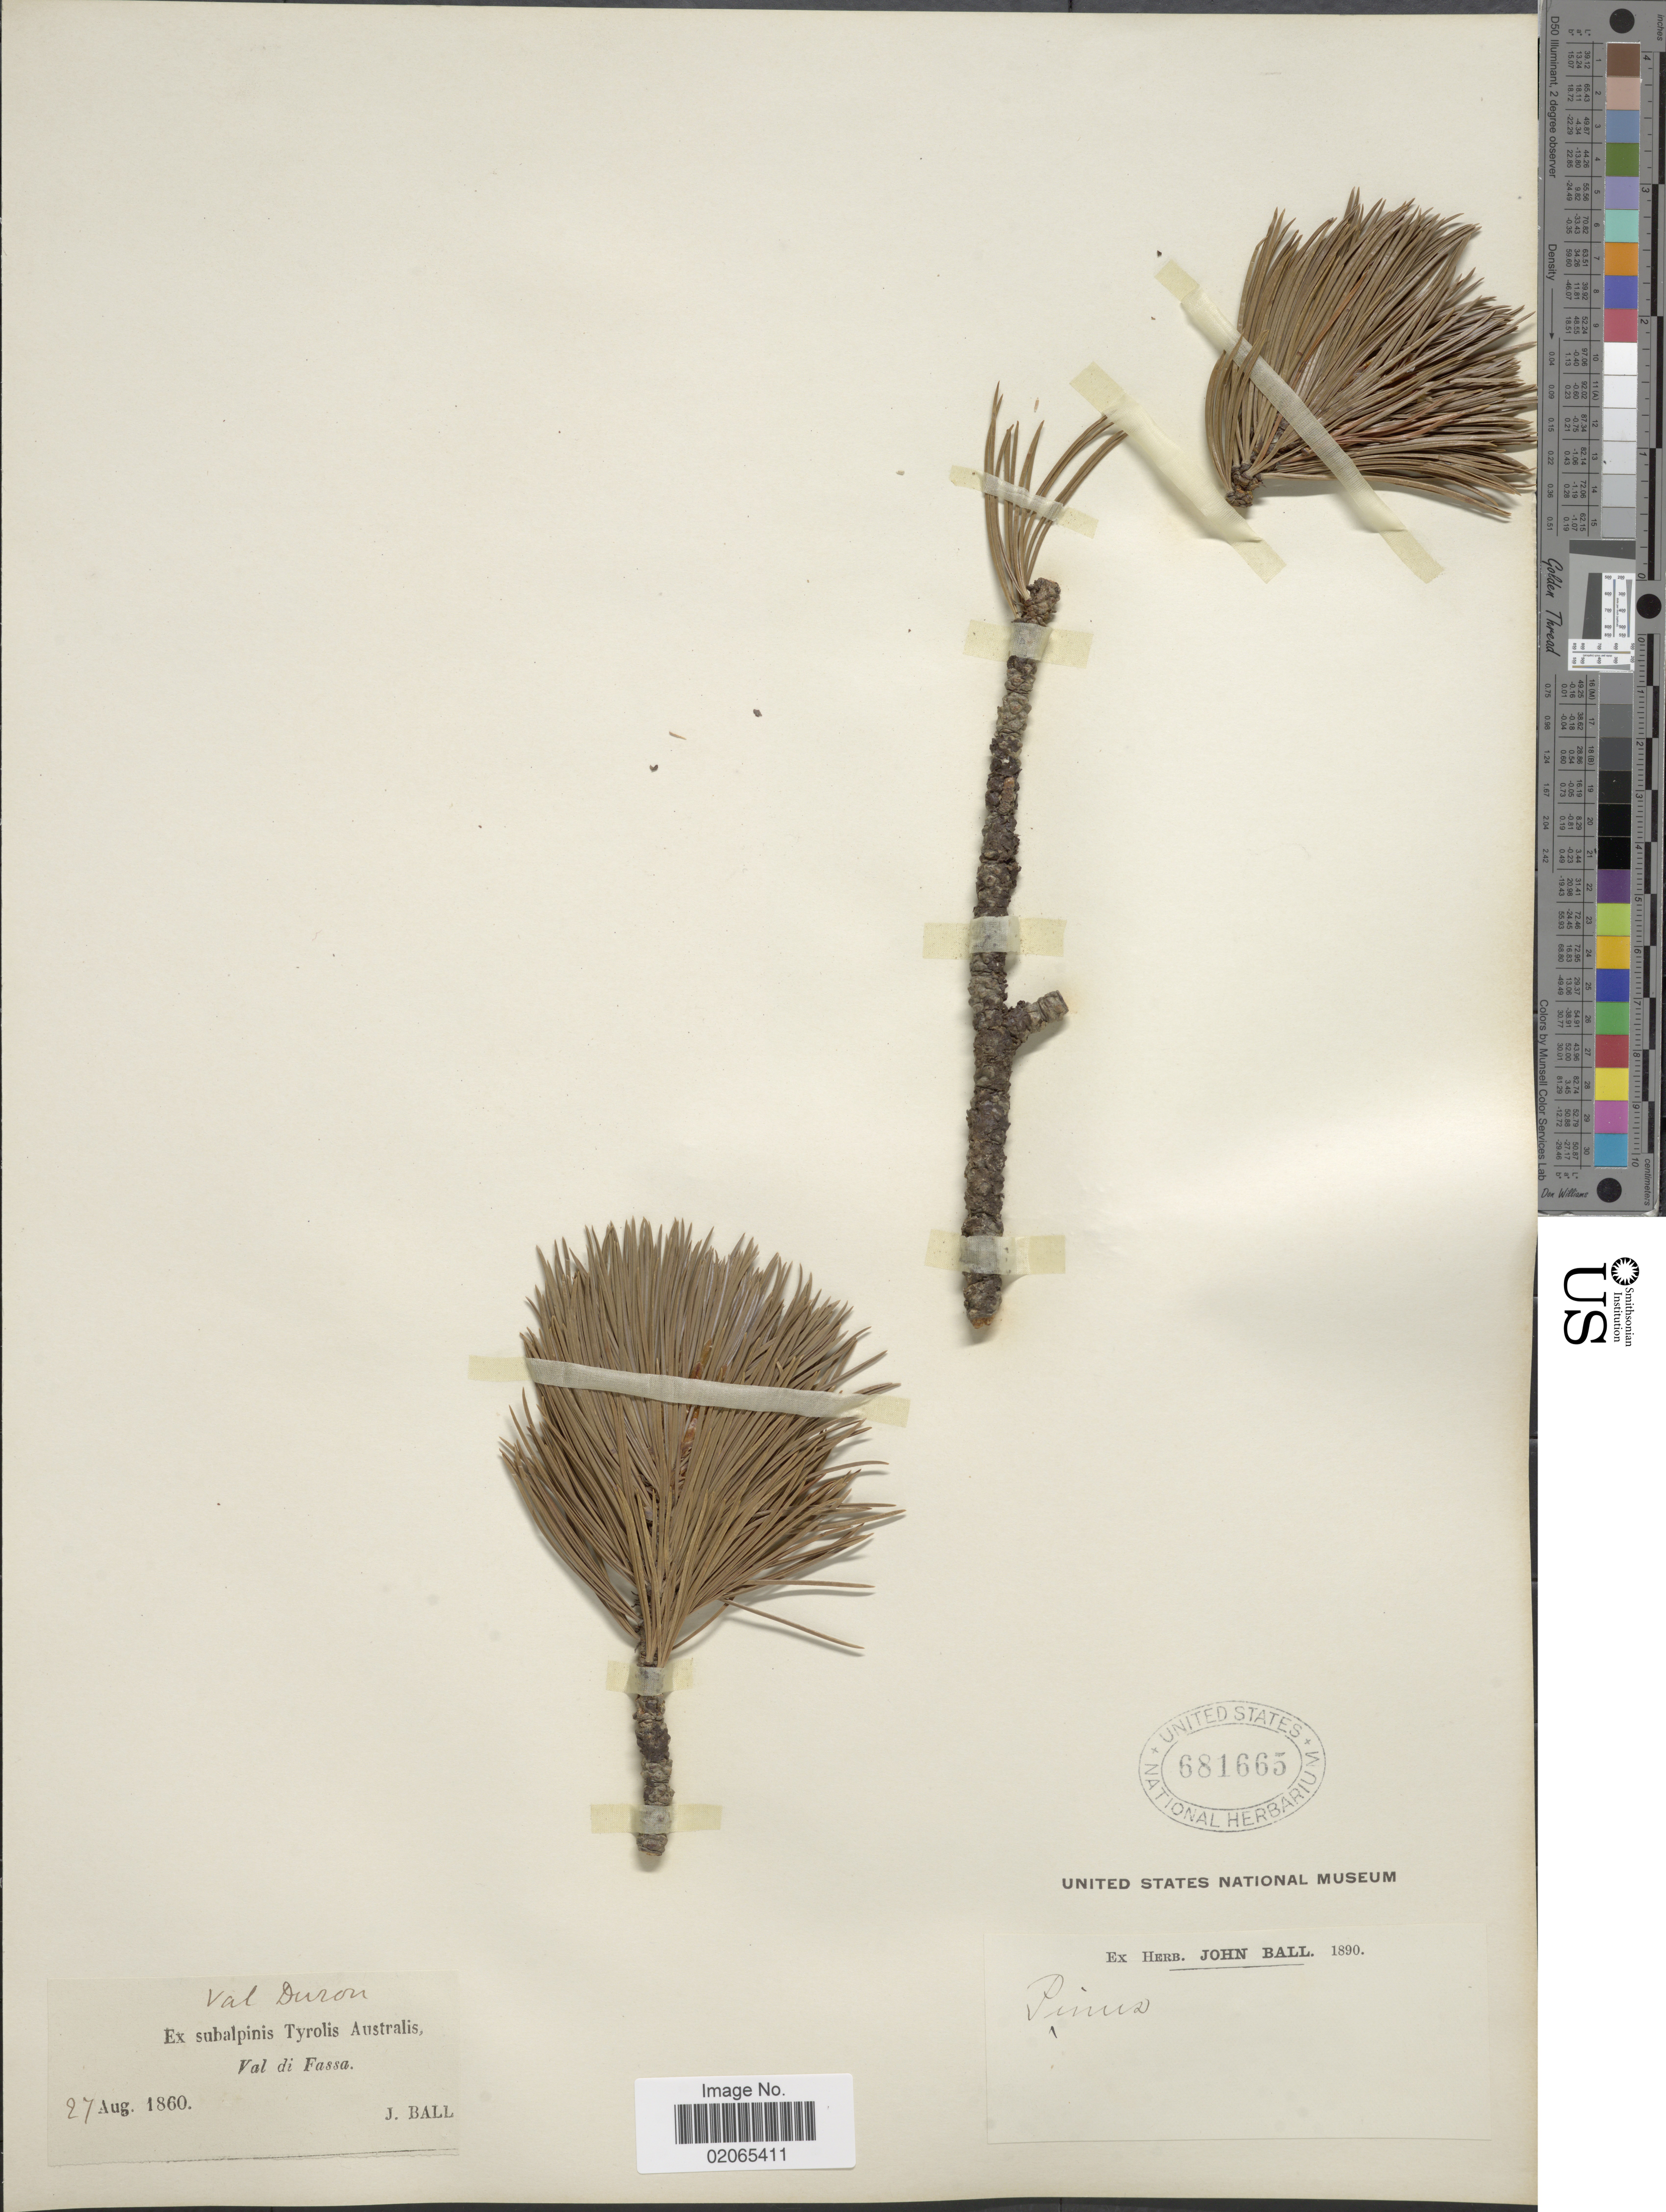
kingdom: Plantae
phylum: Tracheophyta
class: Pinopsida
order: Pinales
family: Pinaceae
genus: Pinus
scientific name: Pinus sp.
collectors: J. Ball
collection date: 1860-08-27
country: Austria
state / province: Tirol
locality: Val Duron. Ex subalpinis Tyrolis Australis, Val di Fassa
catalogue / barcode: US 681665